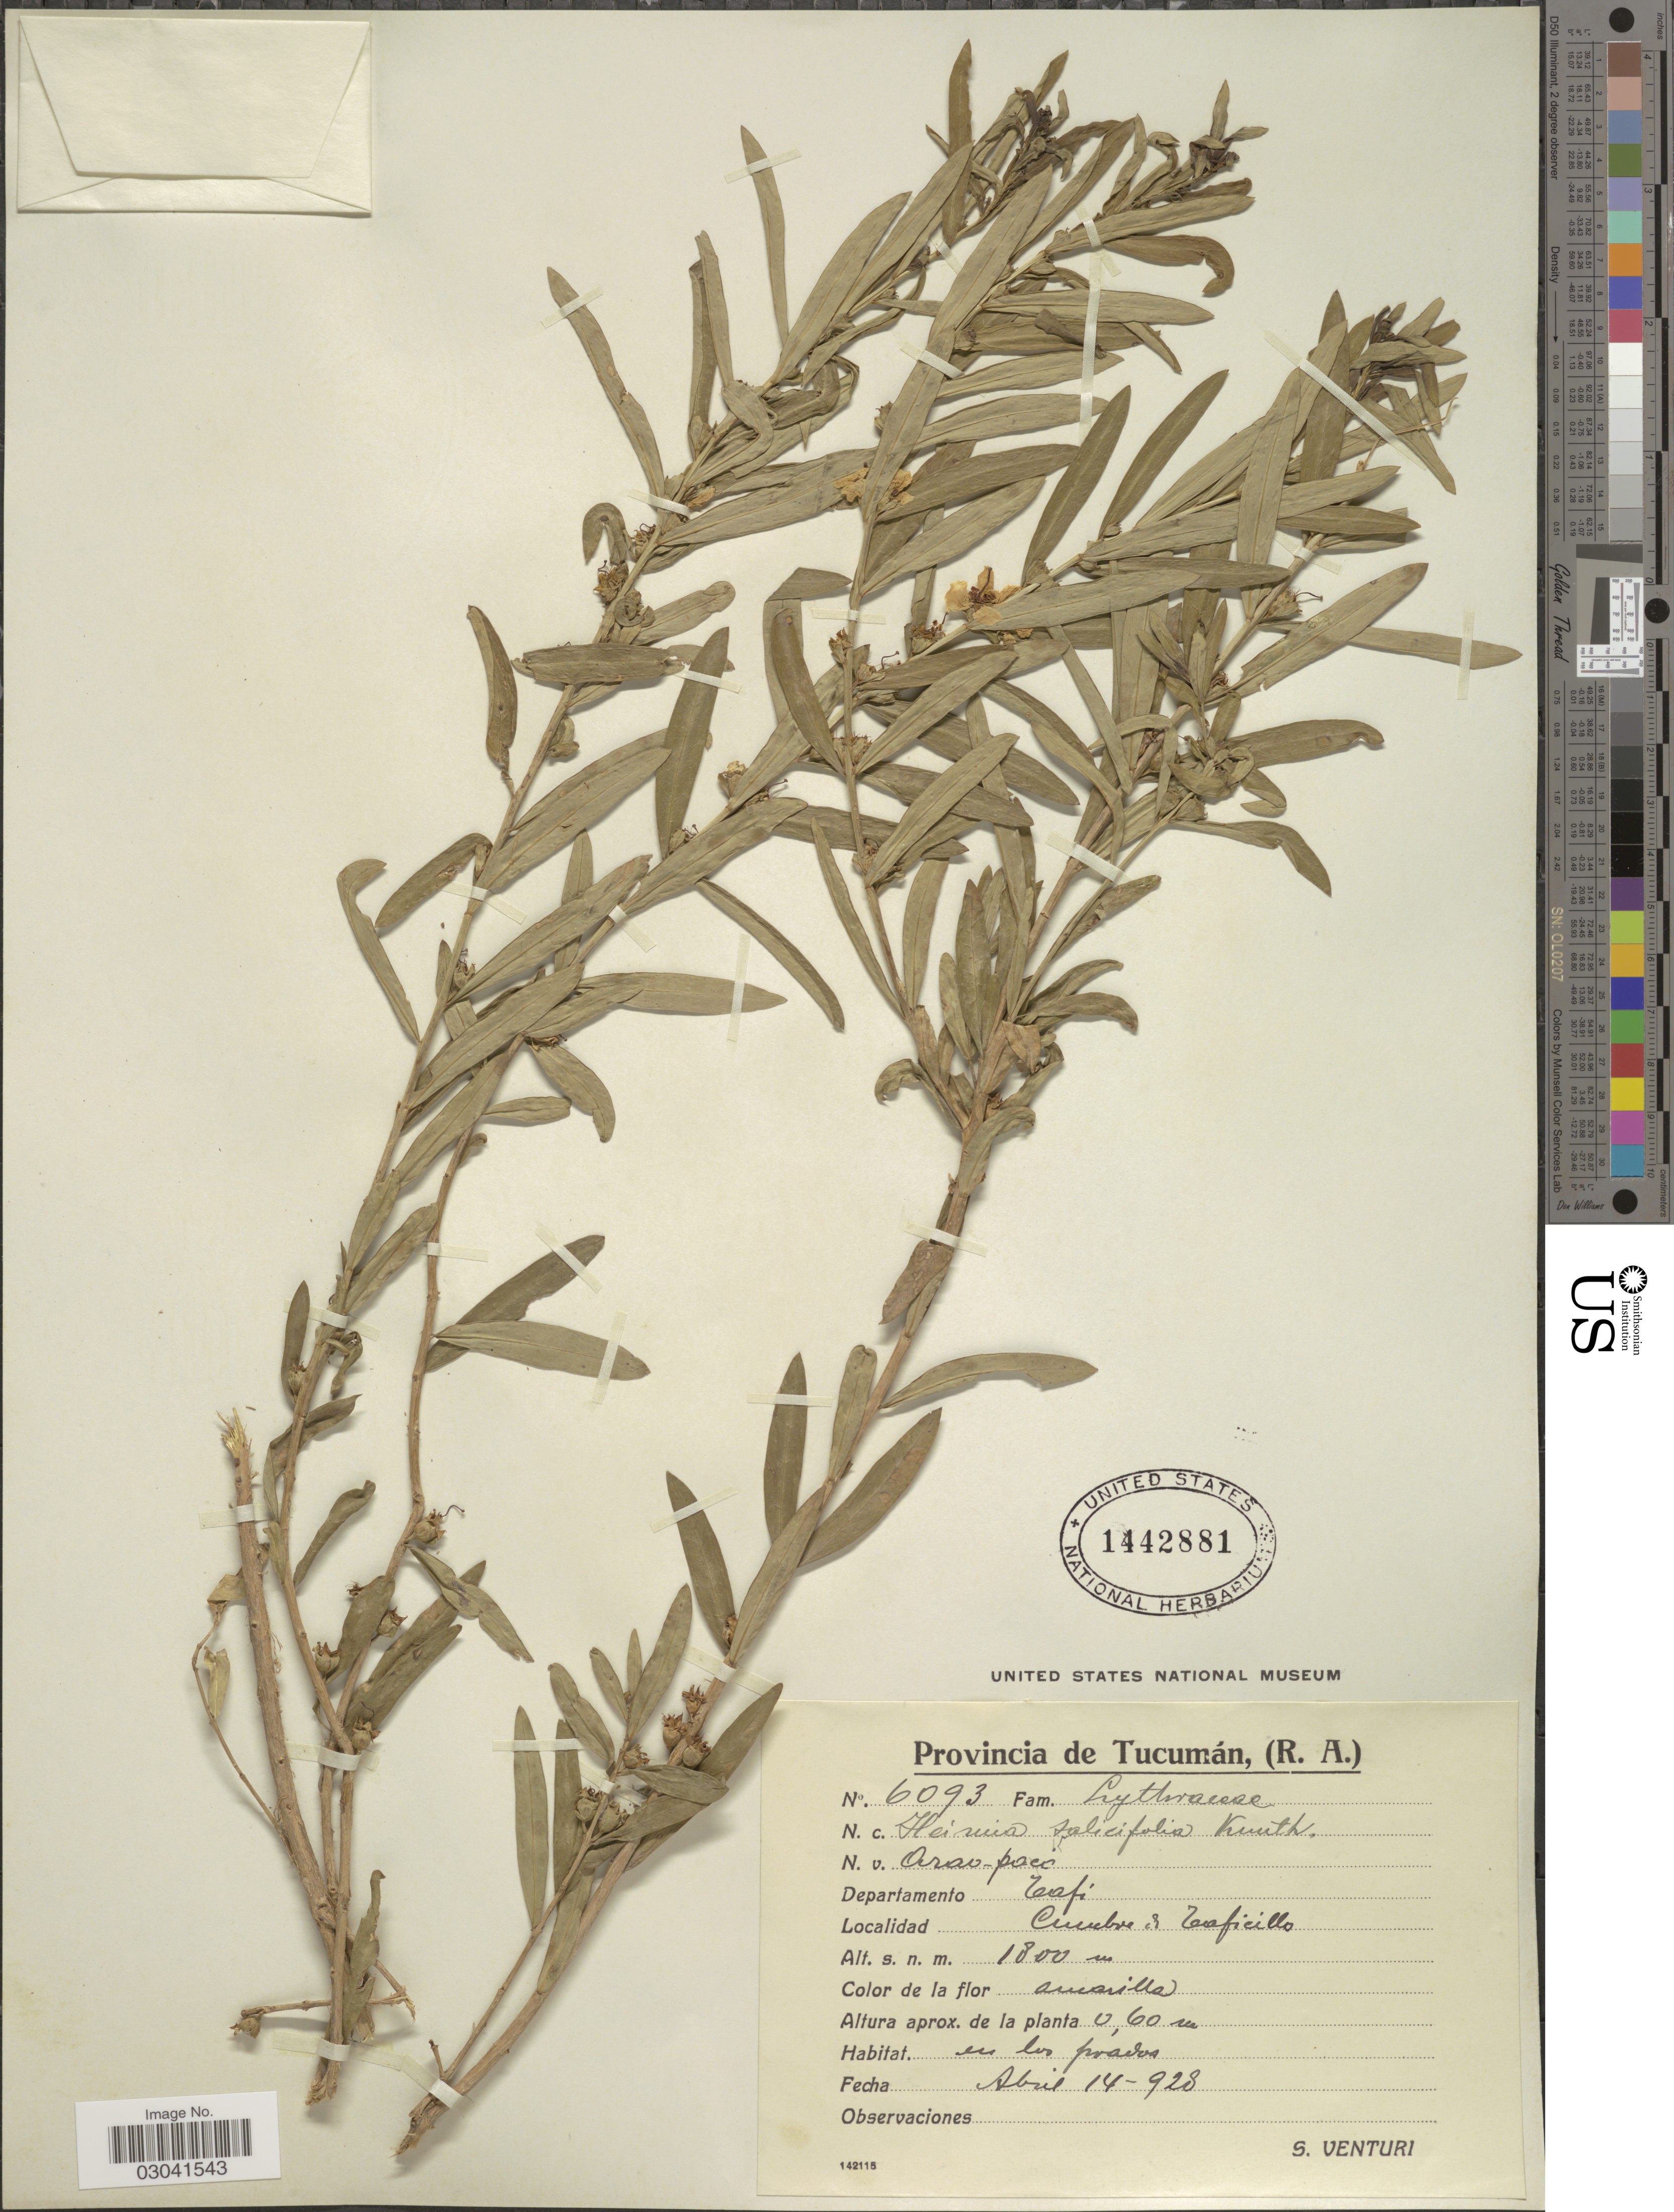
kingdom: Plantae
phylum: Tracheophyta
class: Magnoliopsida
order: Myrtales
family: Lythraceae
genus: Heimia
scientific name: Heimia salicifolia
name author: Link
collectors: S. Venturi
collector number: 6093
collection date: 1928-04-14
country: Argentina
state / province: Tucuman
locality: Departamento Tafi, Cumbre de Taficillo.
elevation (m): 1800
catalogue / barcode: US 1442881